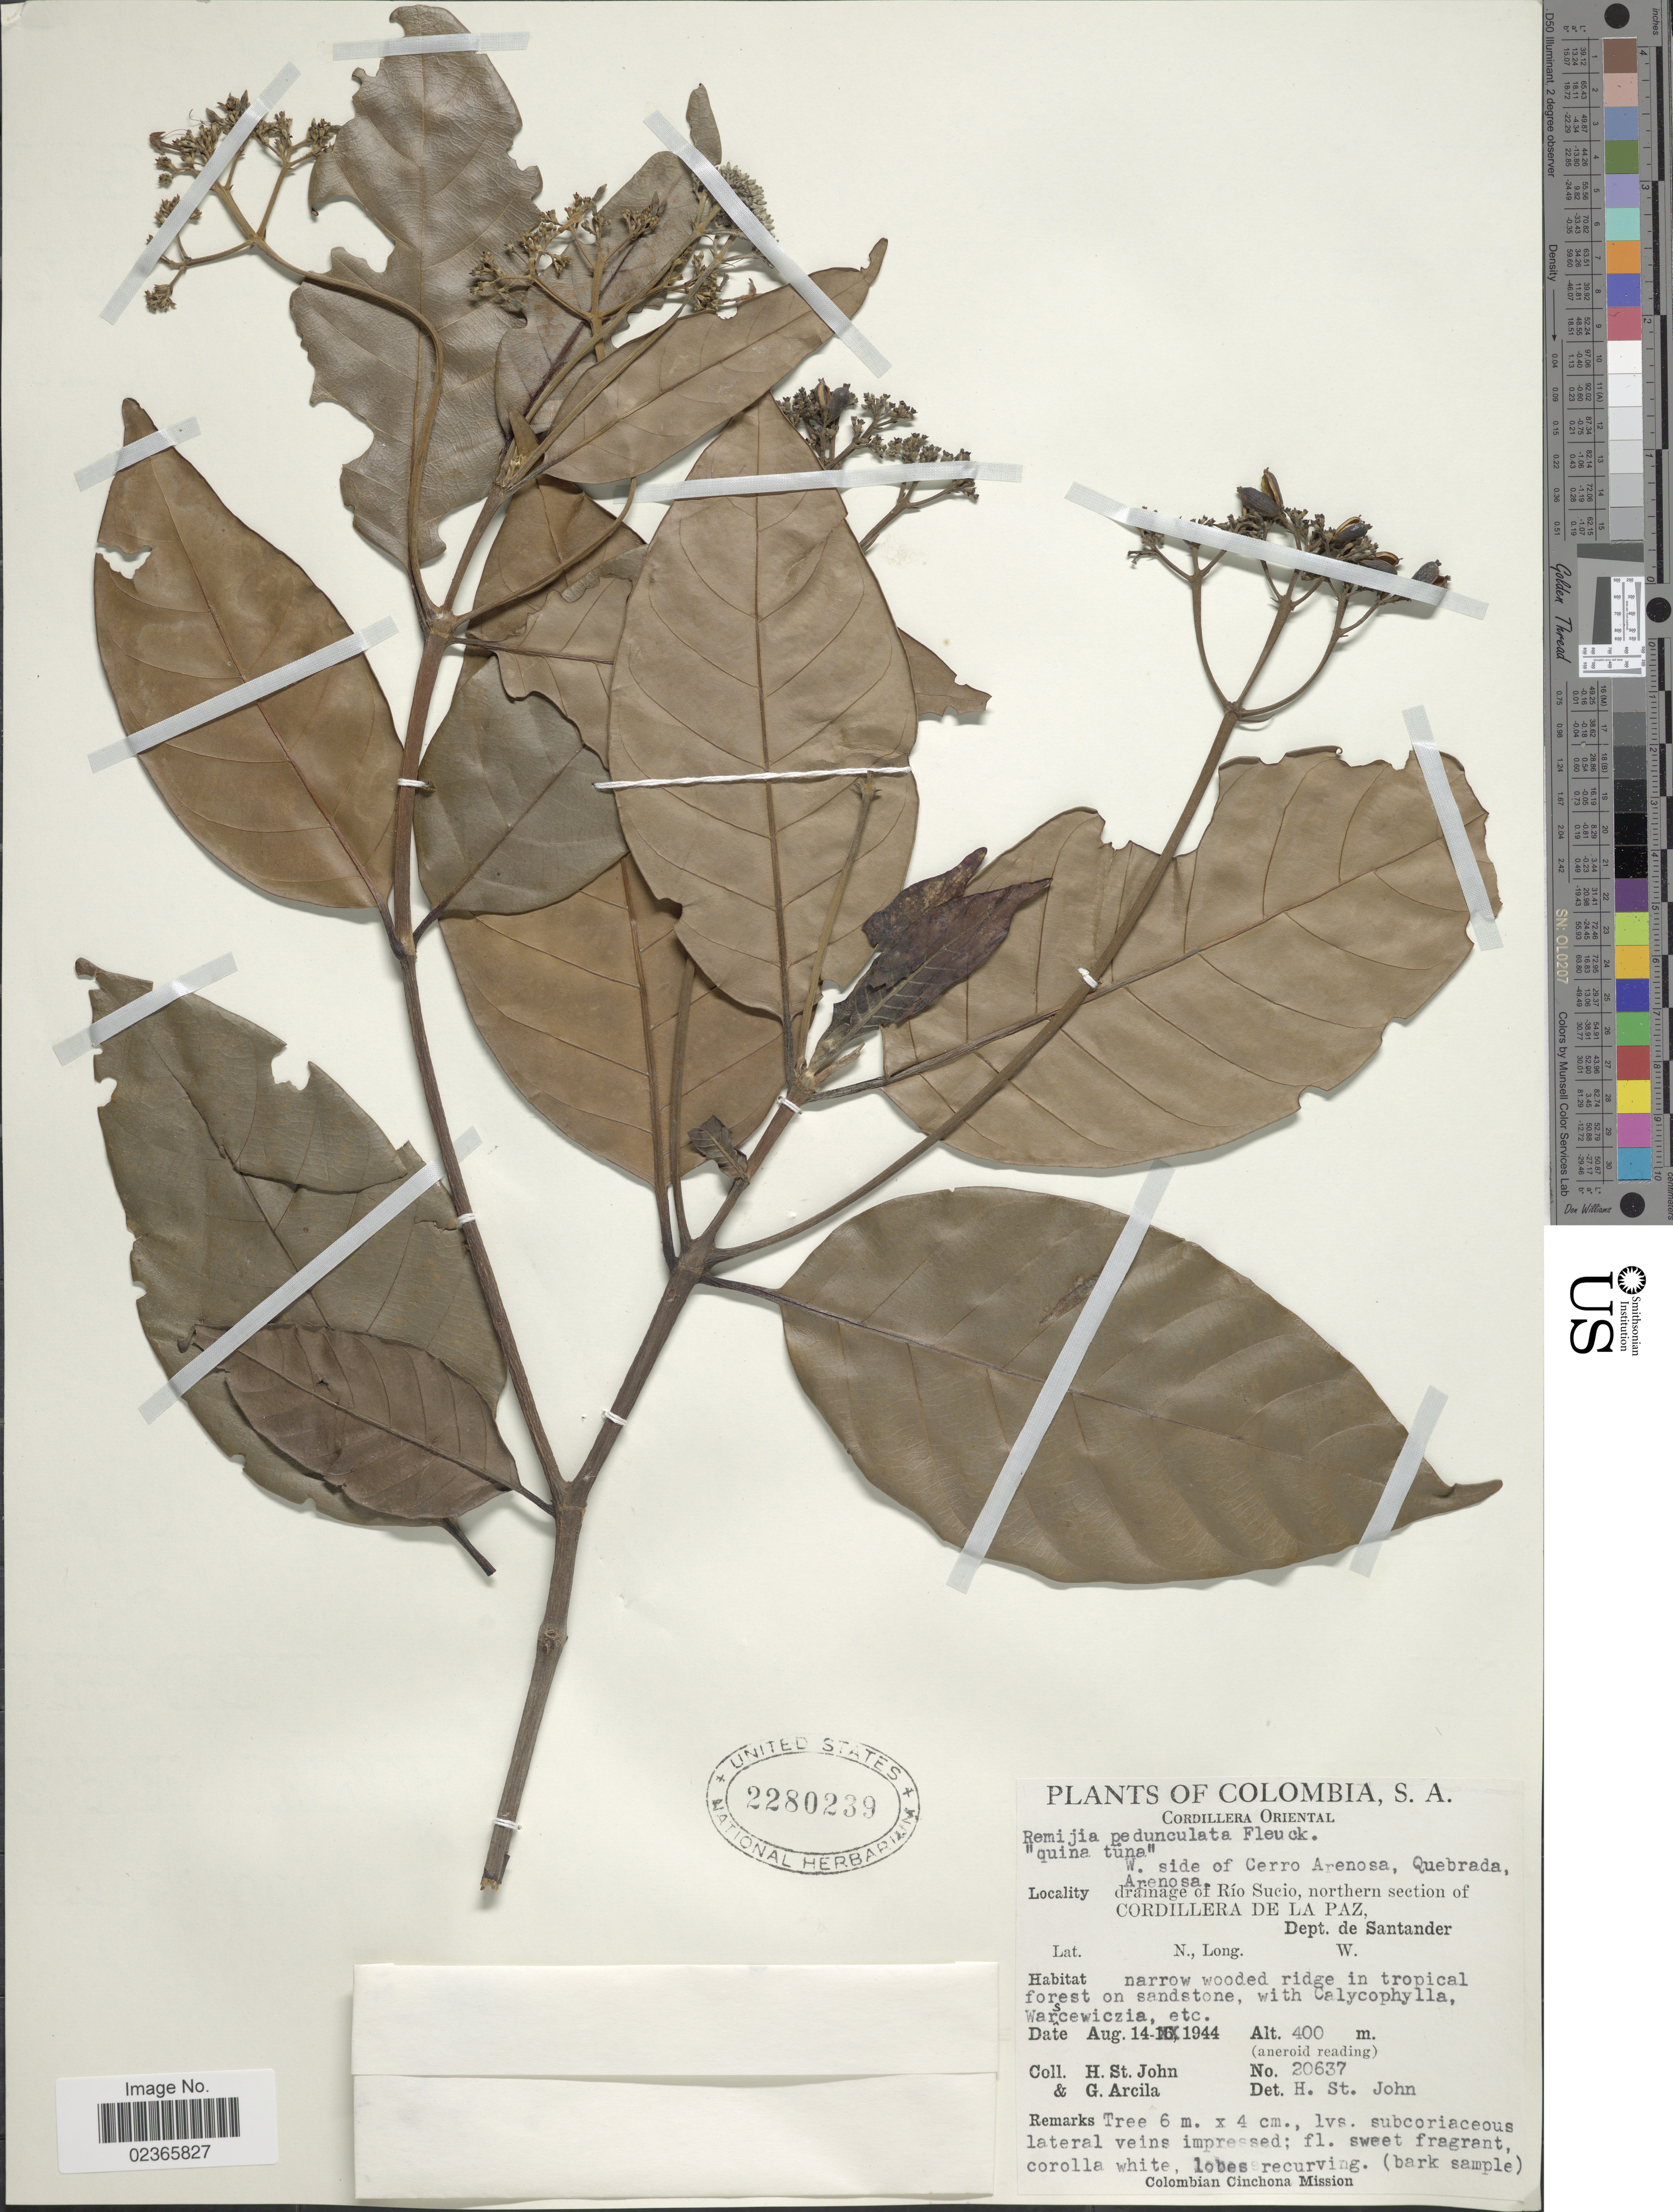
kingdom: Plantae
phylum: Tracheophyta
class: Magnoliopsida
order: Gentianales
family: Rubiaceae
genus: Remijia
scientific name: Remijia pedunculata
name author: (H. Karst.) Fluck.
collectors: H. St. John & G. Arcila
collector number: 20637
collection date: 1944-08-14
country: Colombia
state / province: Santander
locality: Cordillera Oriental, W. side of Cerro Arenosa, Quebrada, Arenosa, drainage of Rio Sucio, northern section of Cordillera de La Paz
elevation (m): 400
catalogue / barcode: US 2280239